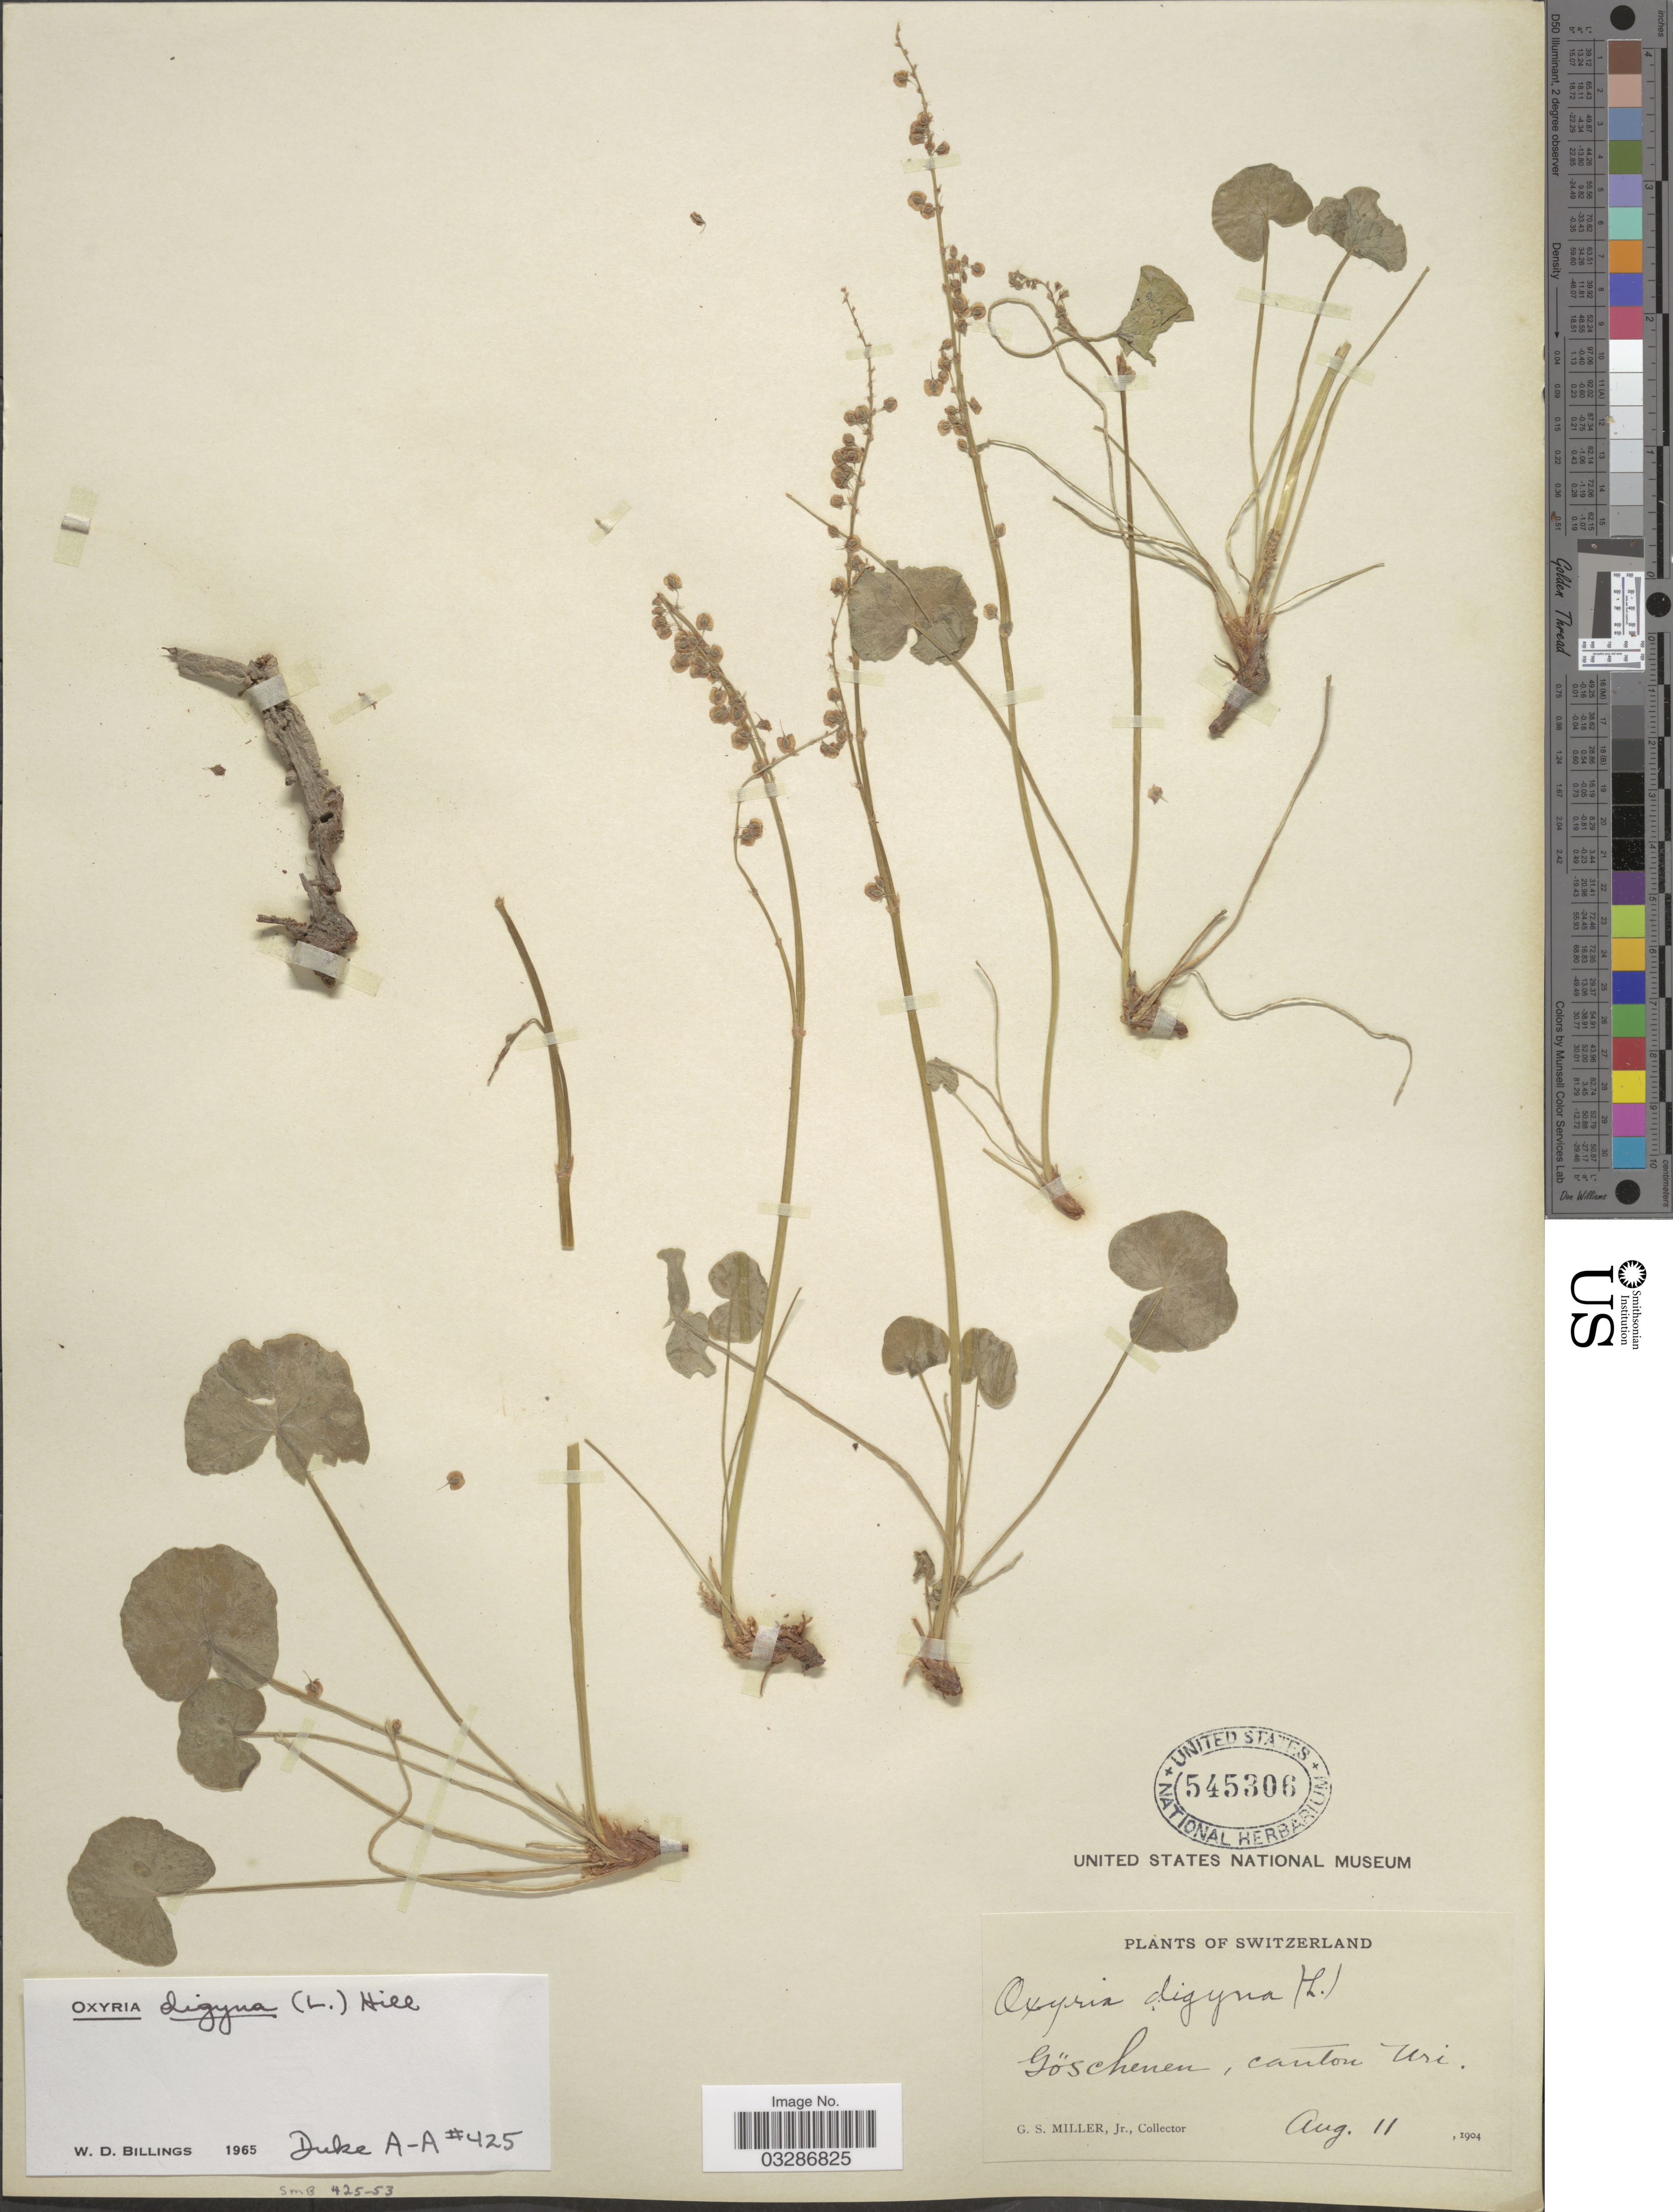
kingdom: Plantae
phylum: Tracheophyta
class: Magnoliopsida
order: Caryophyllales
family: Polygonaceae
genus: Oxyria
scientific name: Oxyria digyna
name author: (L.) Hill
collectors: G. S. Miller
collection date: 1904-08-11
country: Switzerland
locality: Göschenen, canton Uri.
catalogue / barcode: US 545306